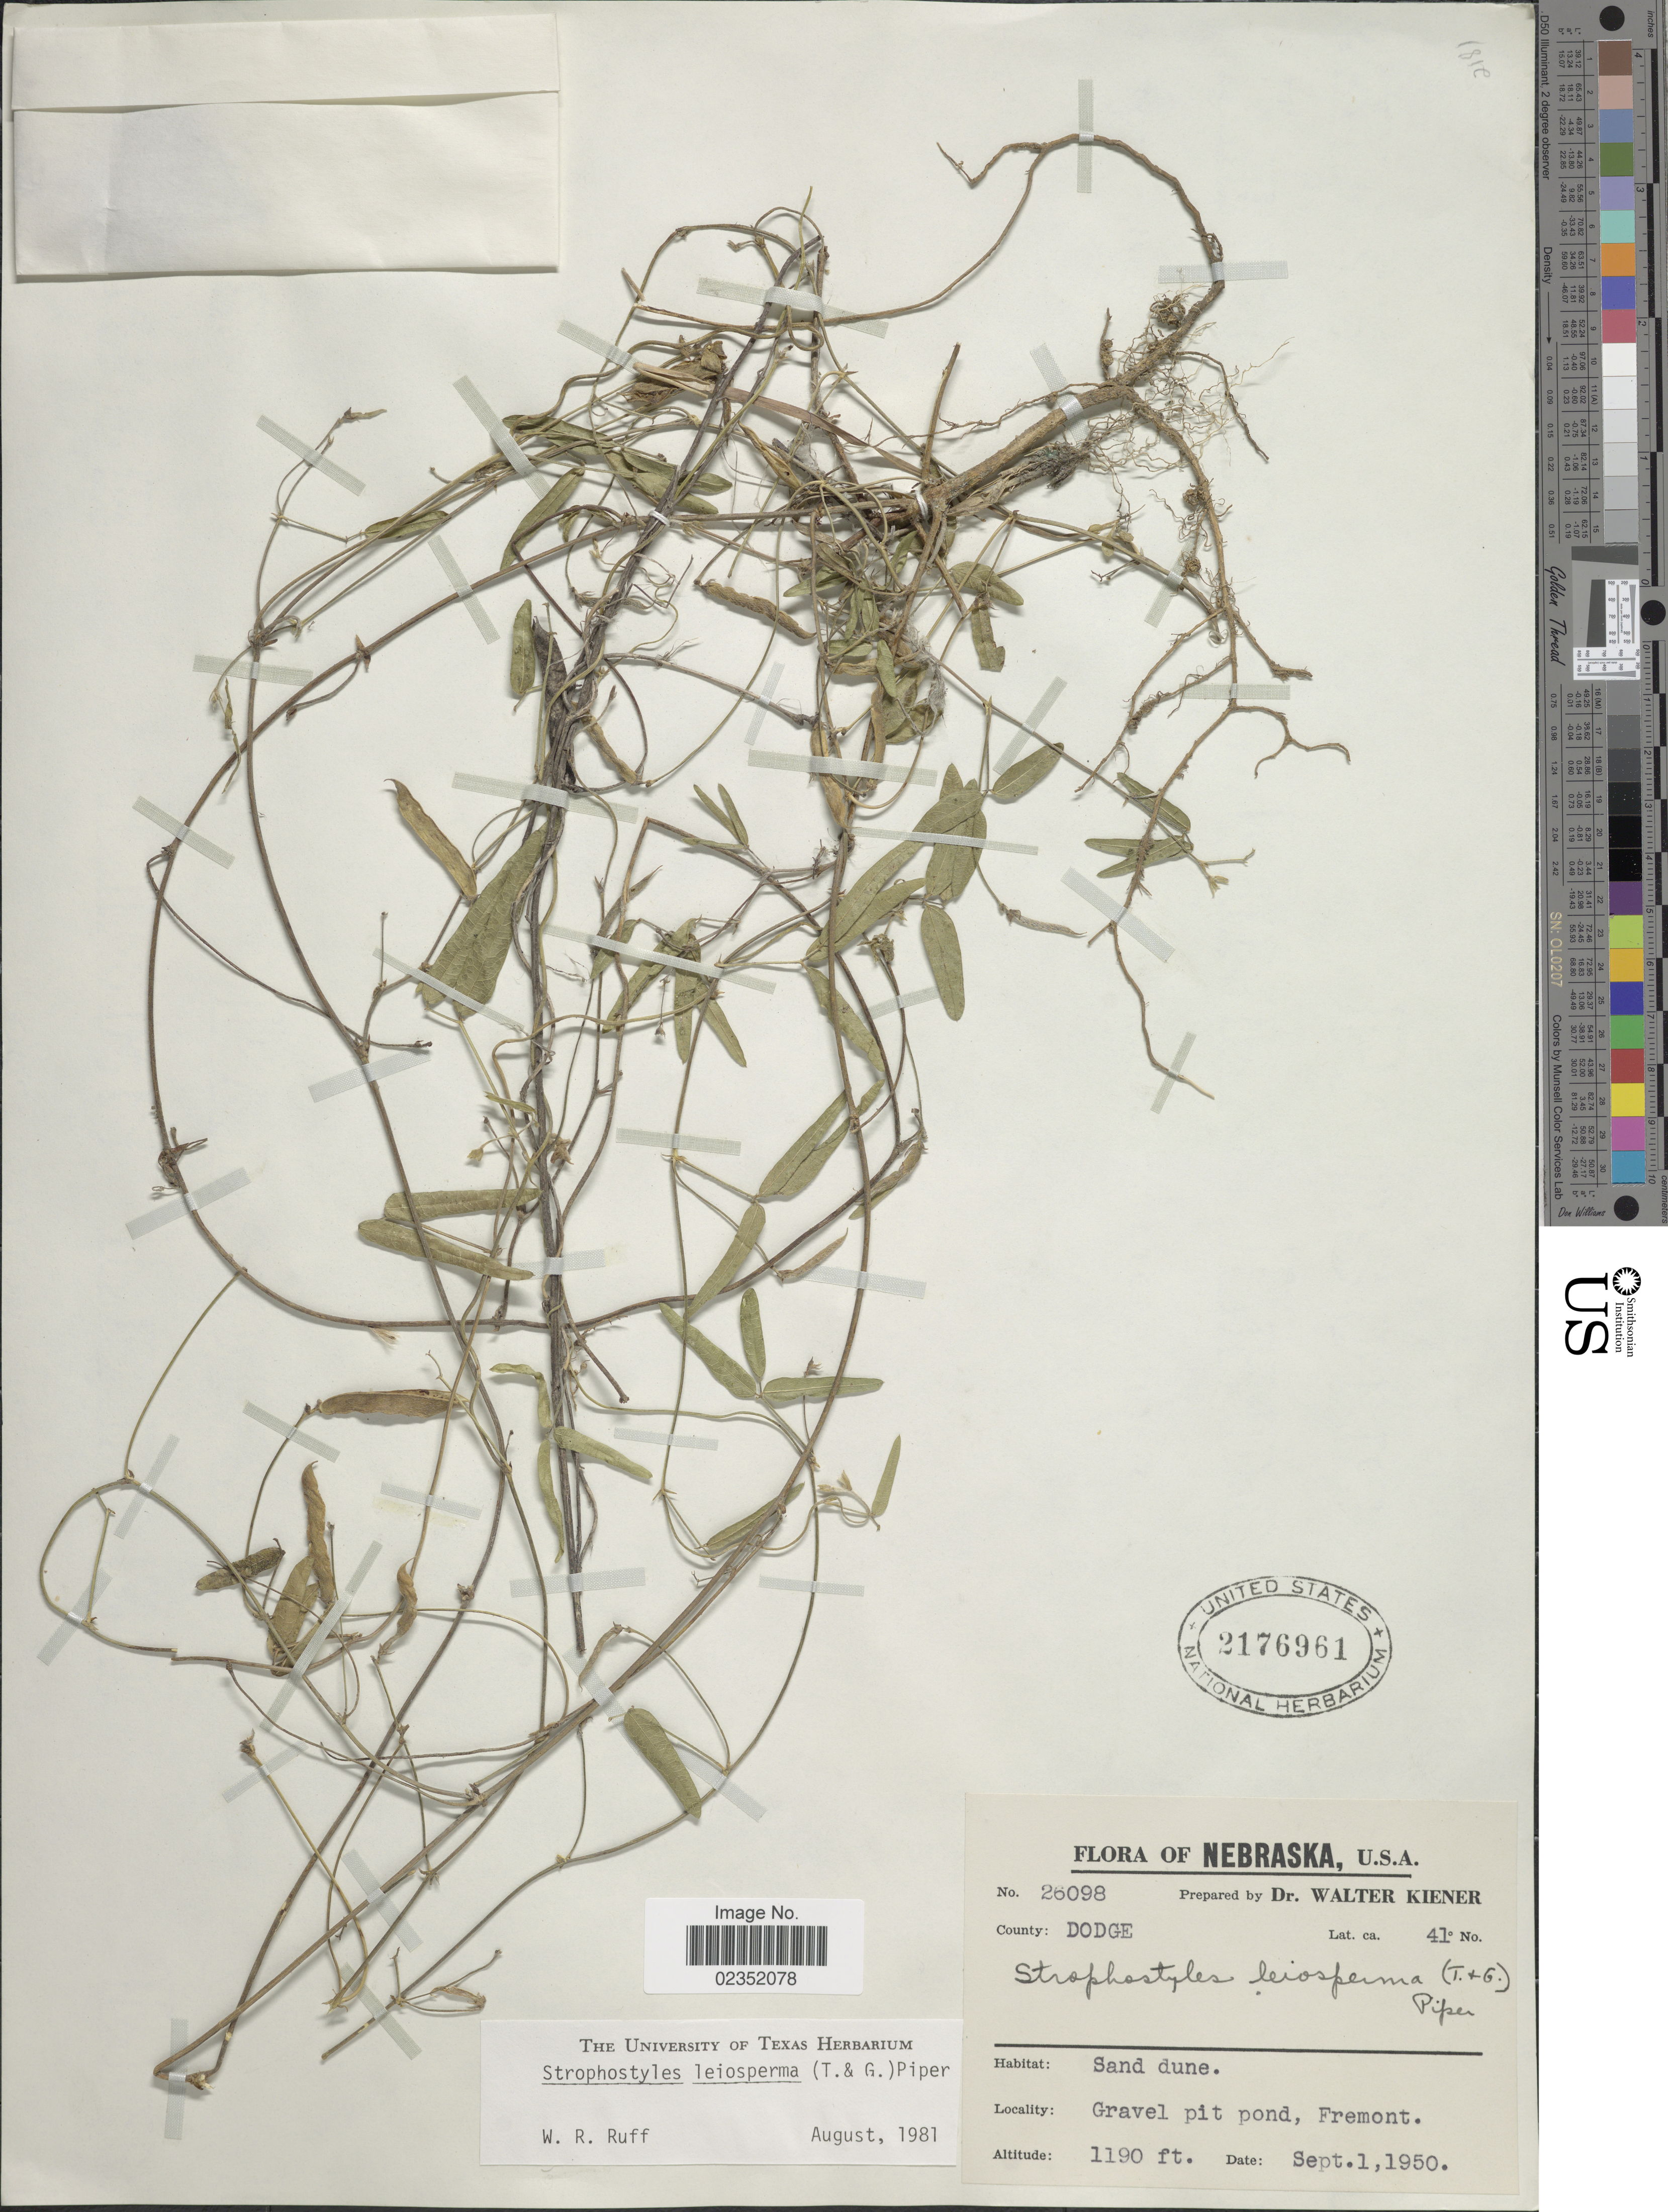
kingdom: Plantae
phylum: Tracheophyta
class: Magnoliopsida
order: Fabales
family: Fabaceae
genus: Strophostyles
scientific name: Strophostyles leiosperma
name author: (Torr. & A. Gray) Piper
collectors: W. Kiener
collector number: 26098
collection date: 1950-09-01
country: United States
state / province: Nebraska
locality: County: Dodge, sand dune, gravel pit pond, Fremont.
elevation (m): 363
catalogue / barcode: US 2176961